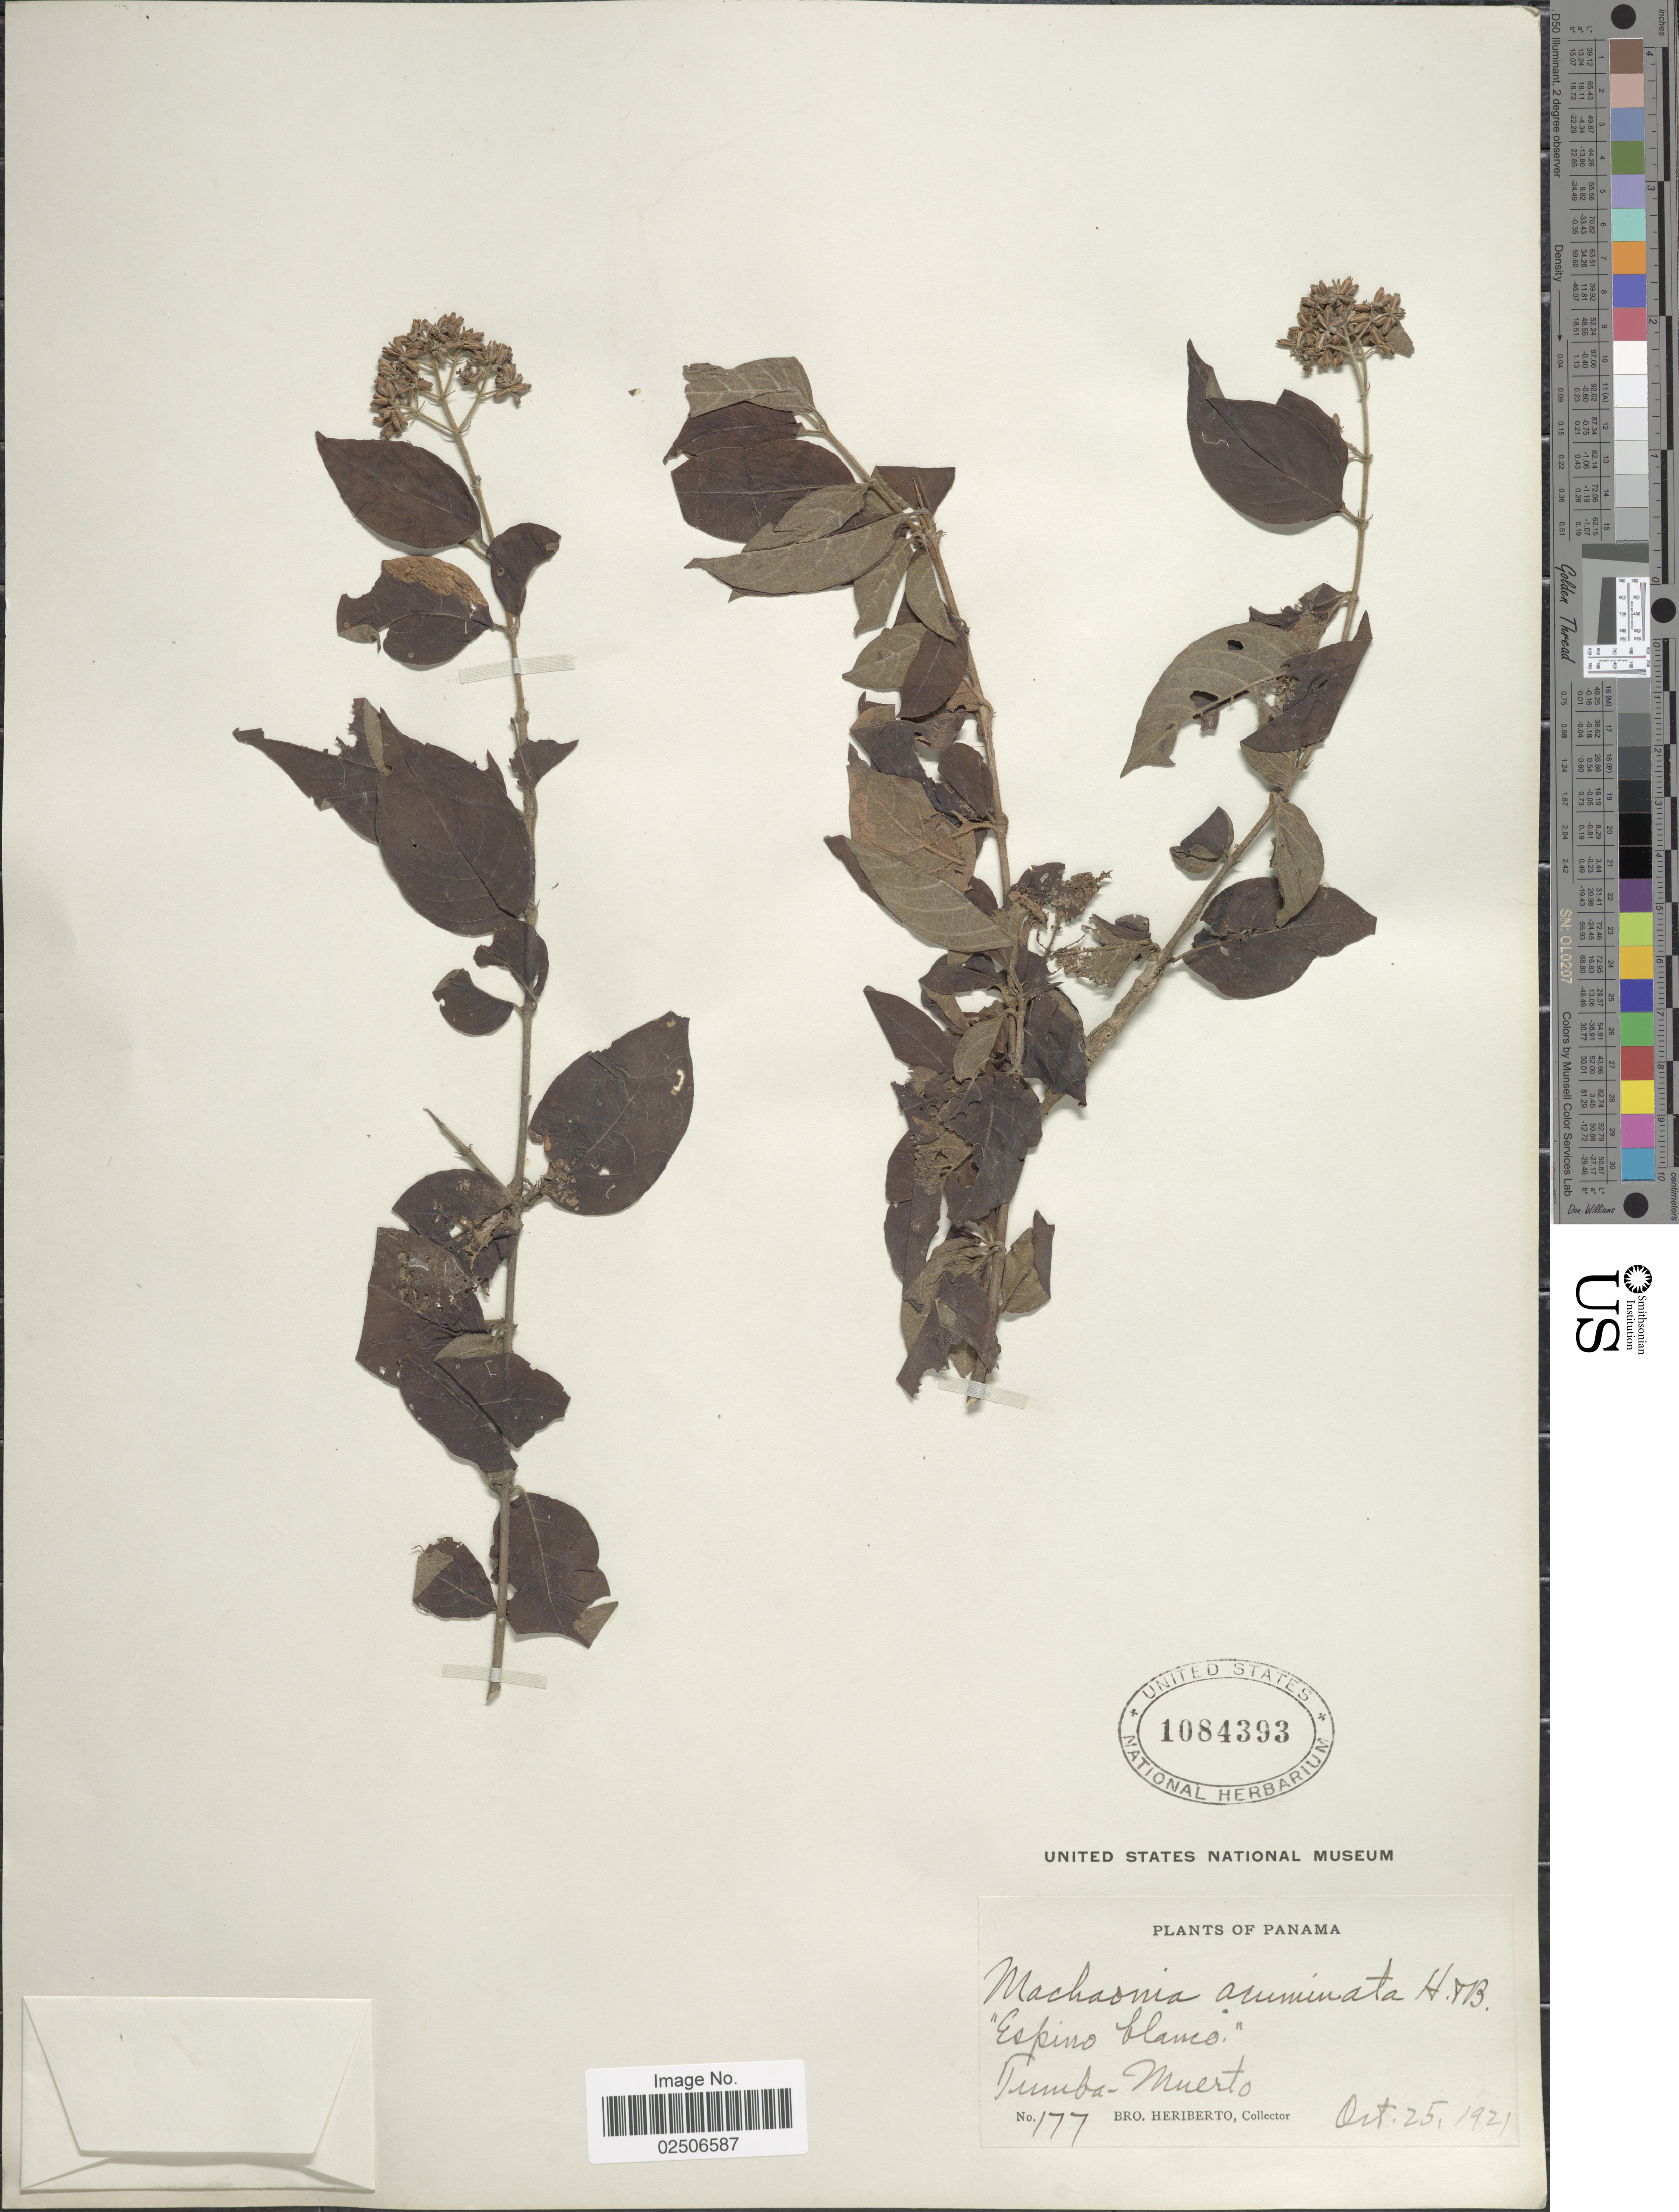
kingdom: Plantae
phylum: Tracheophyta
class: Magnoliopsida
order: Gentianales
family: Rubiaceae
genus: Machaonia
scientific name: Machaonia acuminata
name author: Bonpl.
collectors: B. Heriberto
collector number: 177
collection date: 1921-10-25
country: Panama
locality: Tumba-Muerto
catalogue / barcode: US 1084393